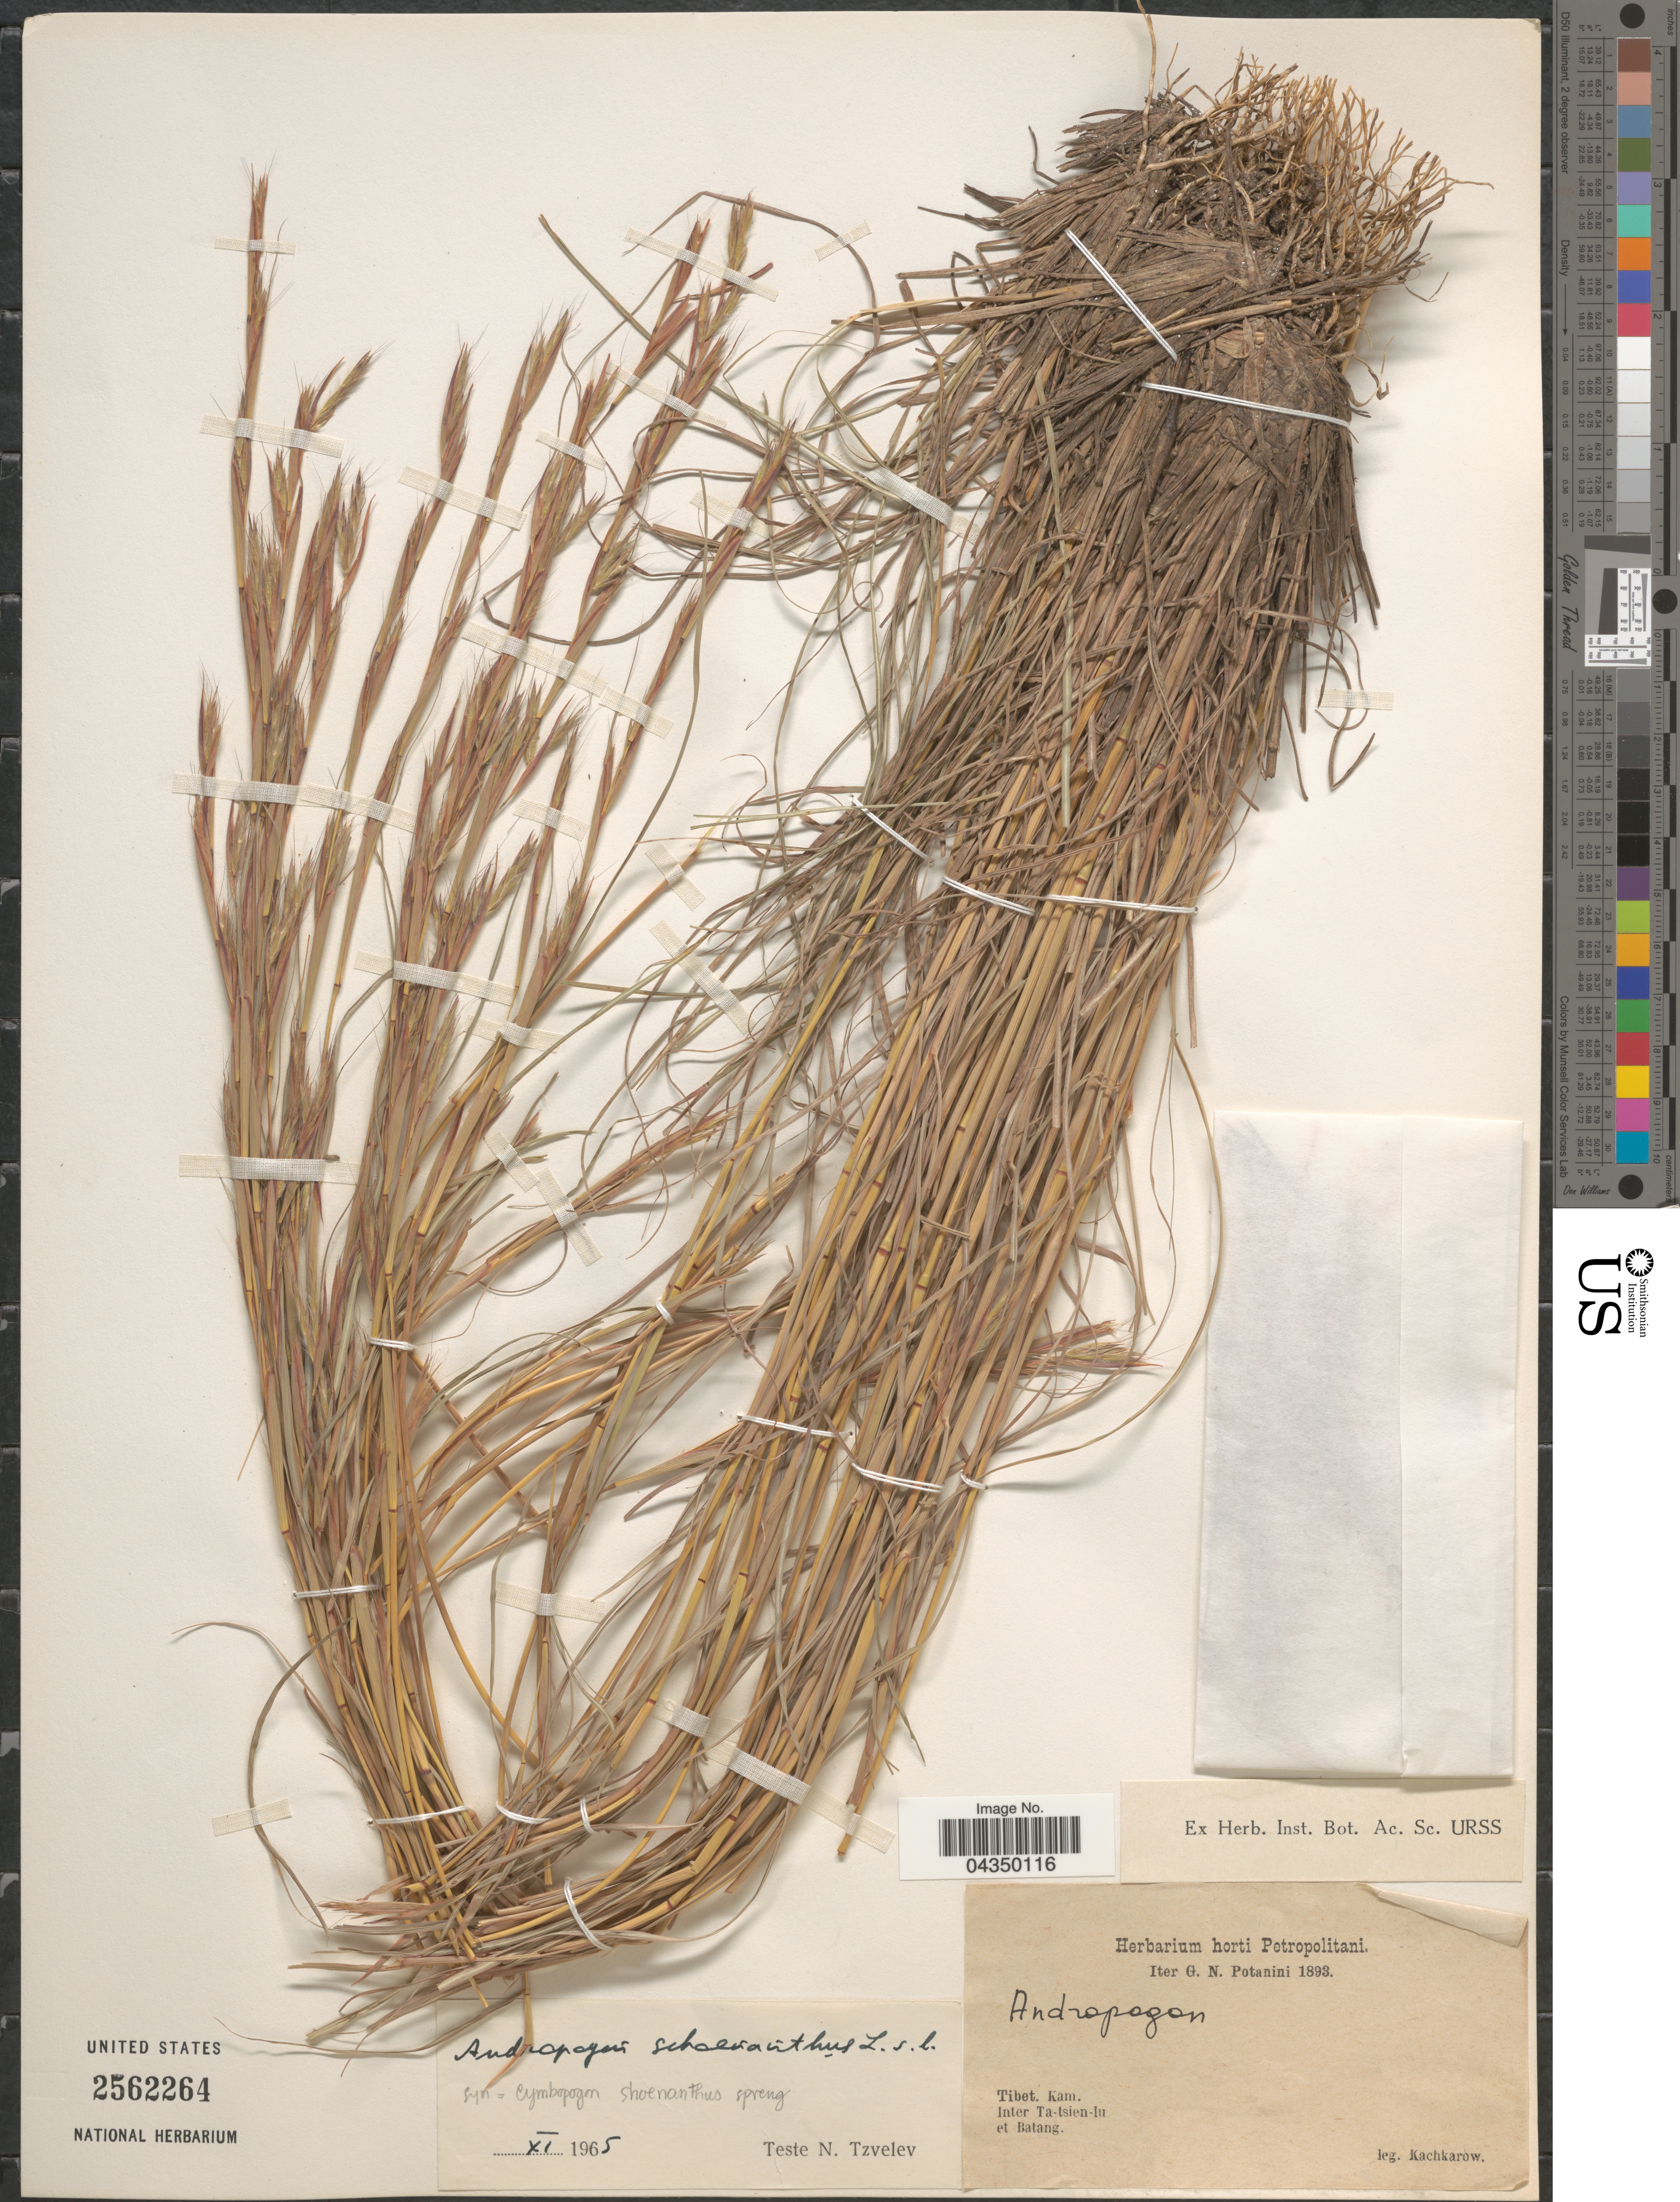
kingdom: Plantae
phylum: Tracheophyta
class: Liliopsida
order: Poales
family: Poaceae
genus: Cymbopogon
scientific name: Cymbopogon schoenanthus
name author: (L.) Spreng.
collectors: Kachkarow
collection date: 1893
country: China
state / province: Xizang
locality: Tibet. Kam. Inter ta-tsien-lu et Batang. Iter G. N. Potanini 1893.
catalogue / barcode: US 2562264